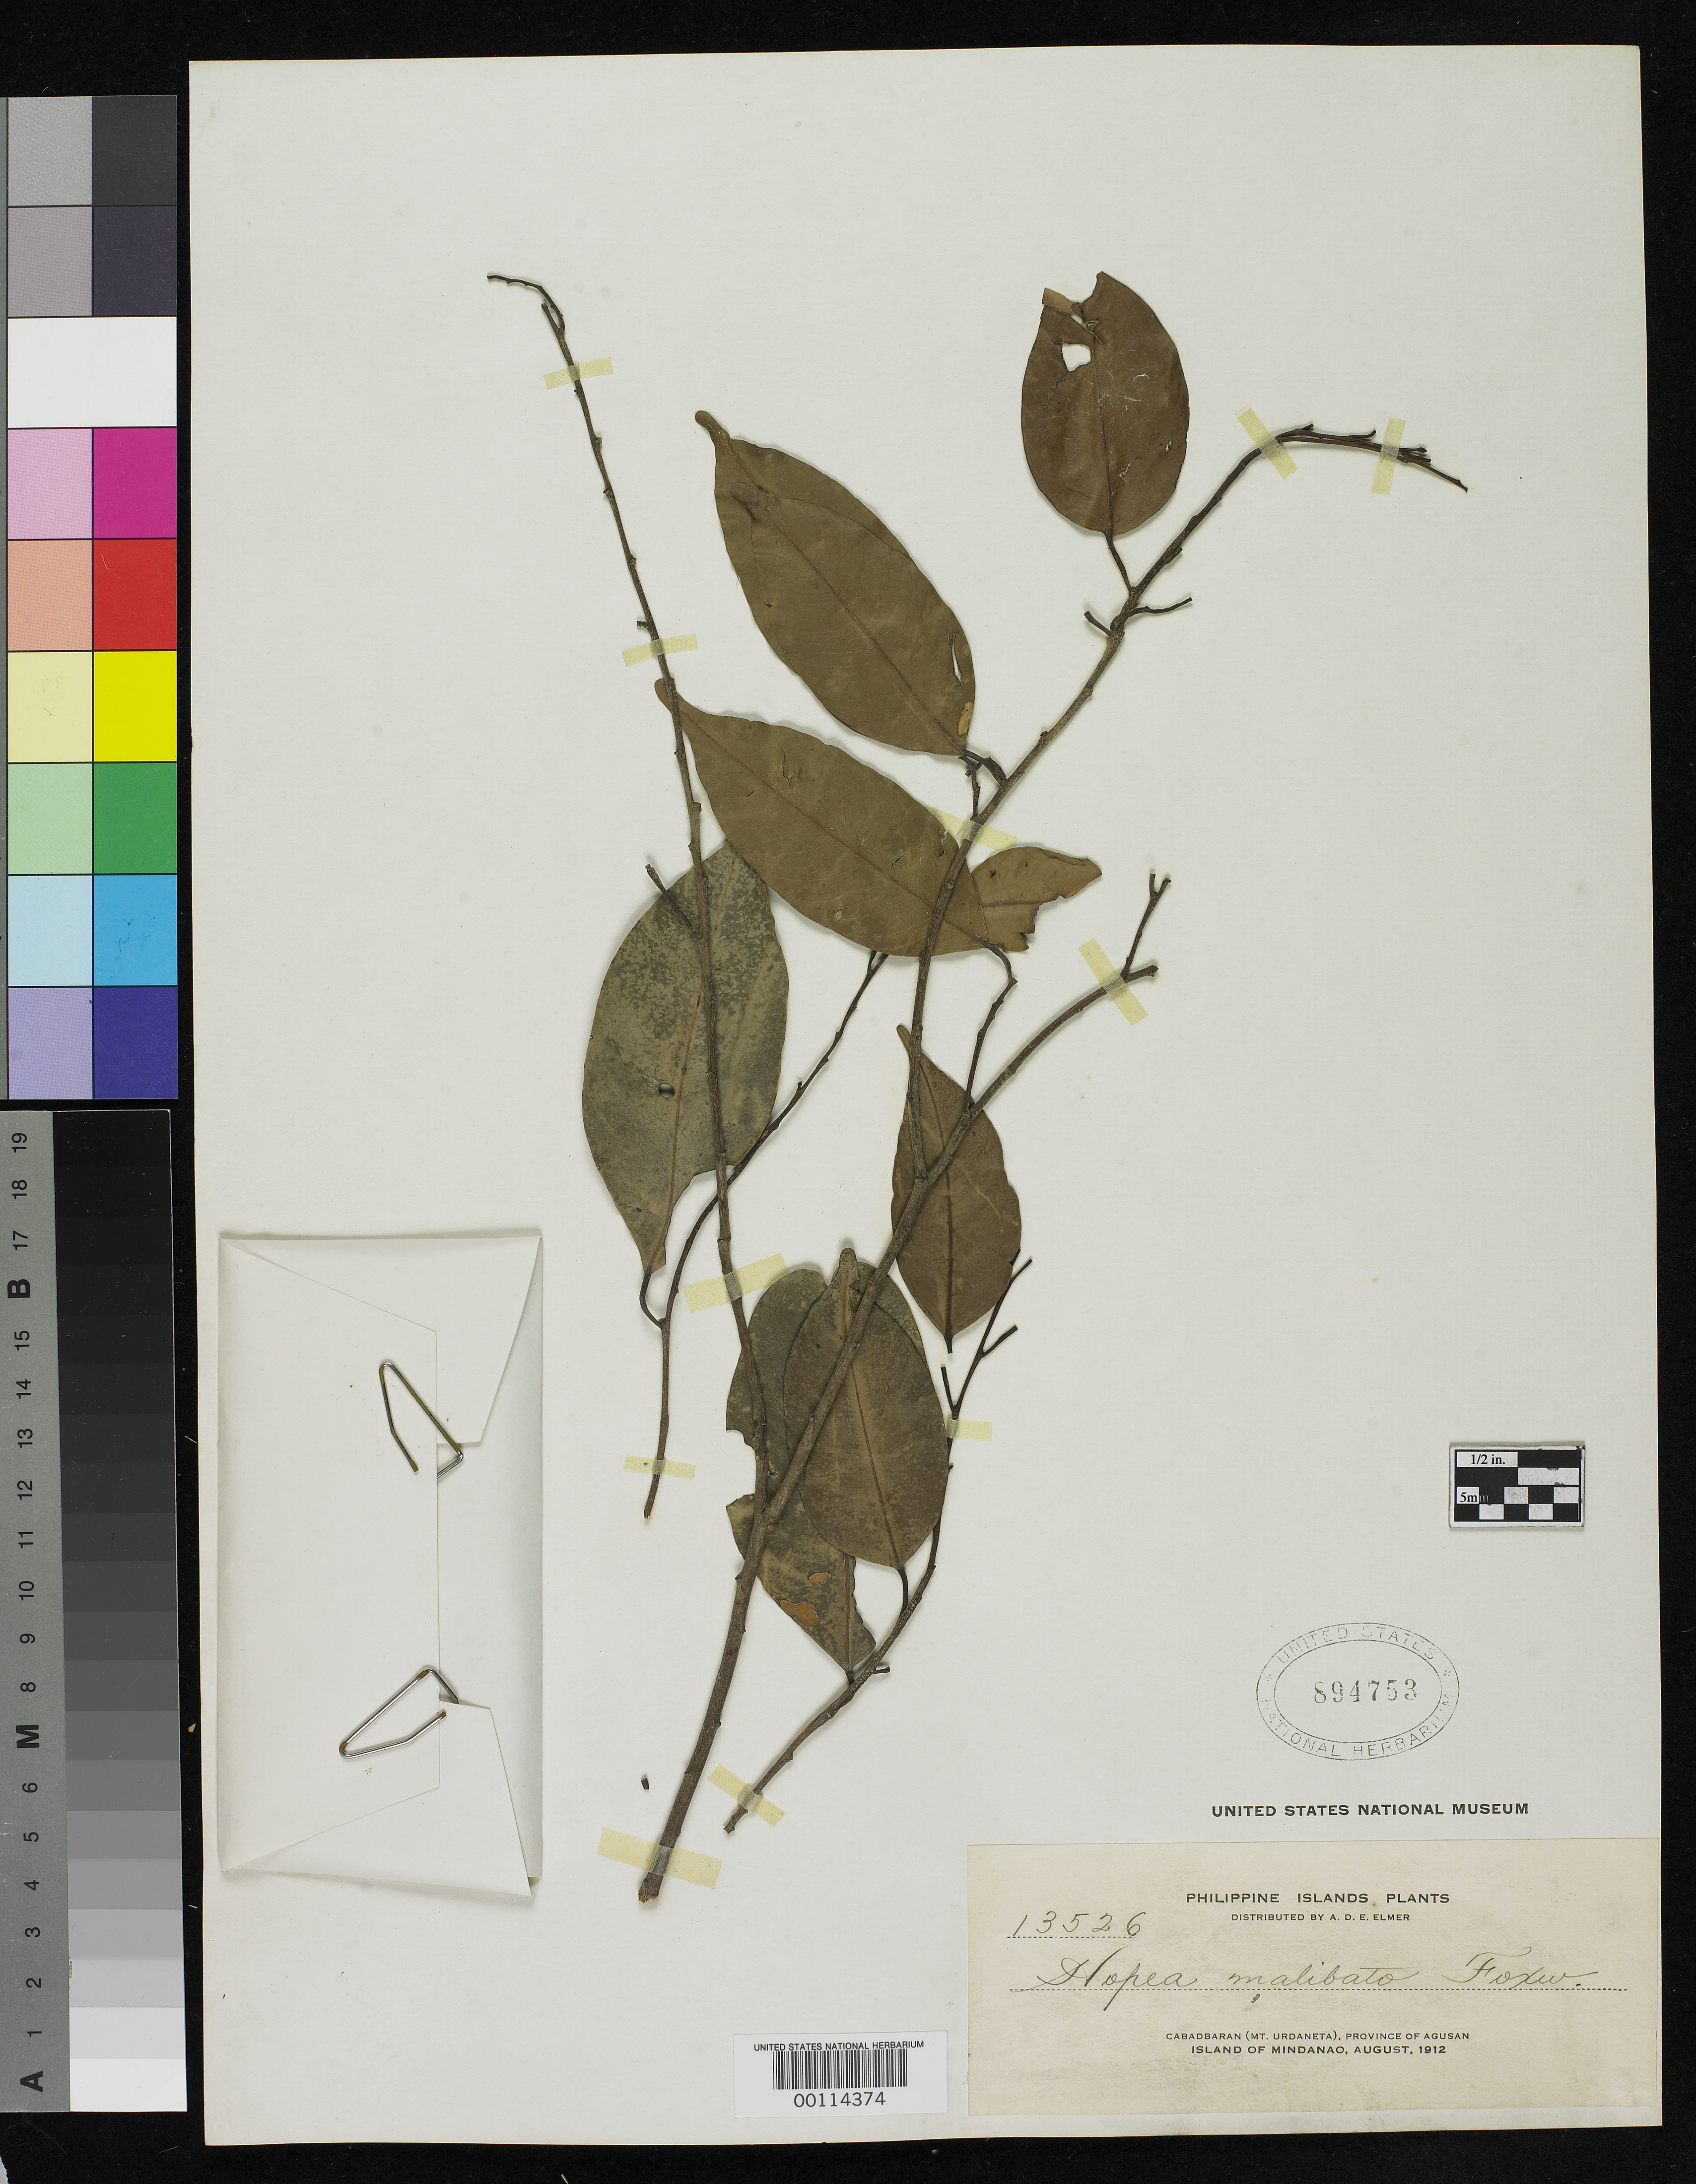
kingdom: Plantae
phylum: Tracheophyta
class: Magnoliopsida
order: Malvales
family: Dipterocarpaceae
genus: Hopea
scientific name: Hopea malibato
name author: Foxw. in Elmer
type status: Isotype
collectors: A. D. E. Elmer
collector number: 13526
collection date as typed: Aug 1912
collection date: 1912-08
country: Philippines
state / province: Caraga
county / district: Agusan del Norte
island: Mindanao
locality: Cabadbaran (Mt. Urdaneta), Province of Agusan, Island of Mindanao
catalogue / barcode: US 894753